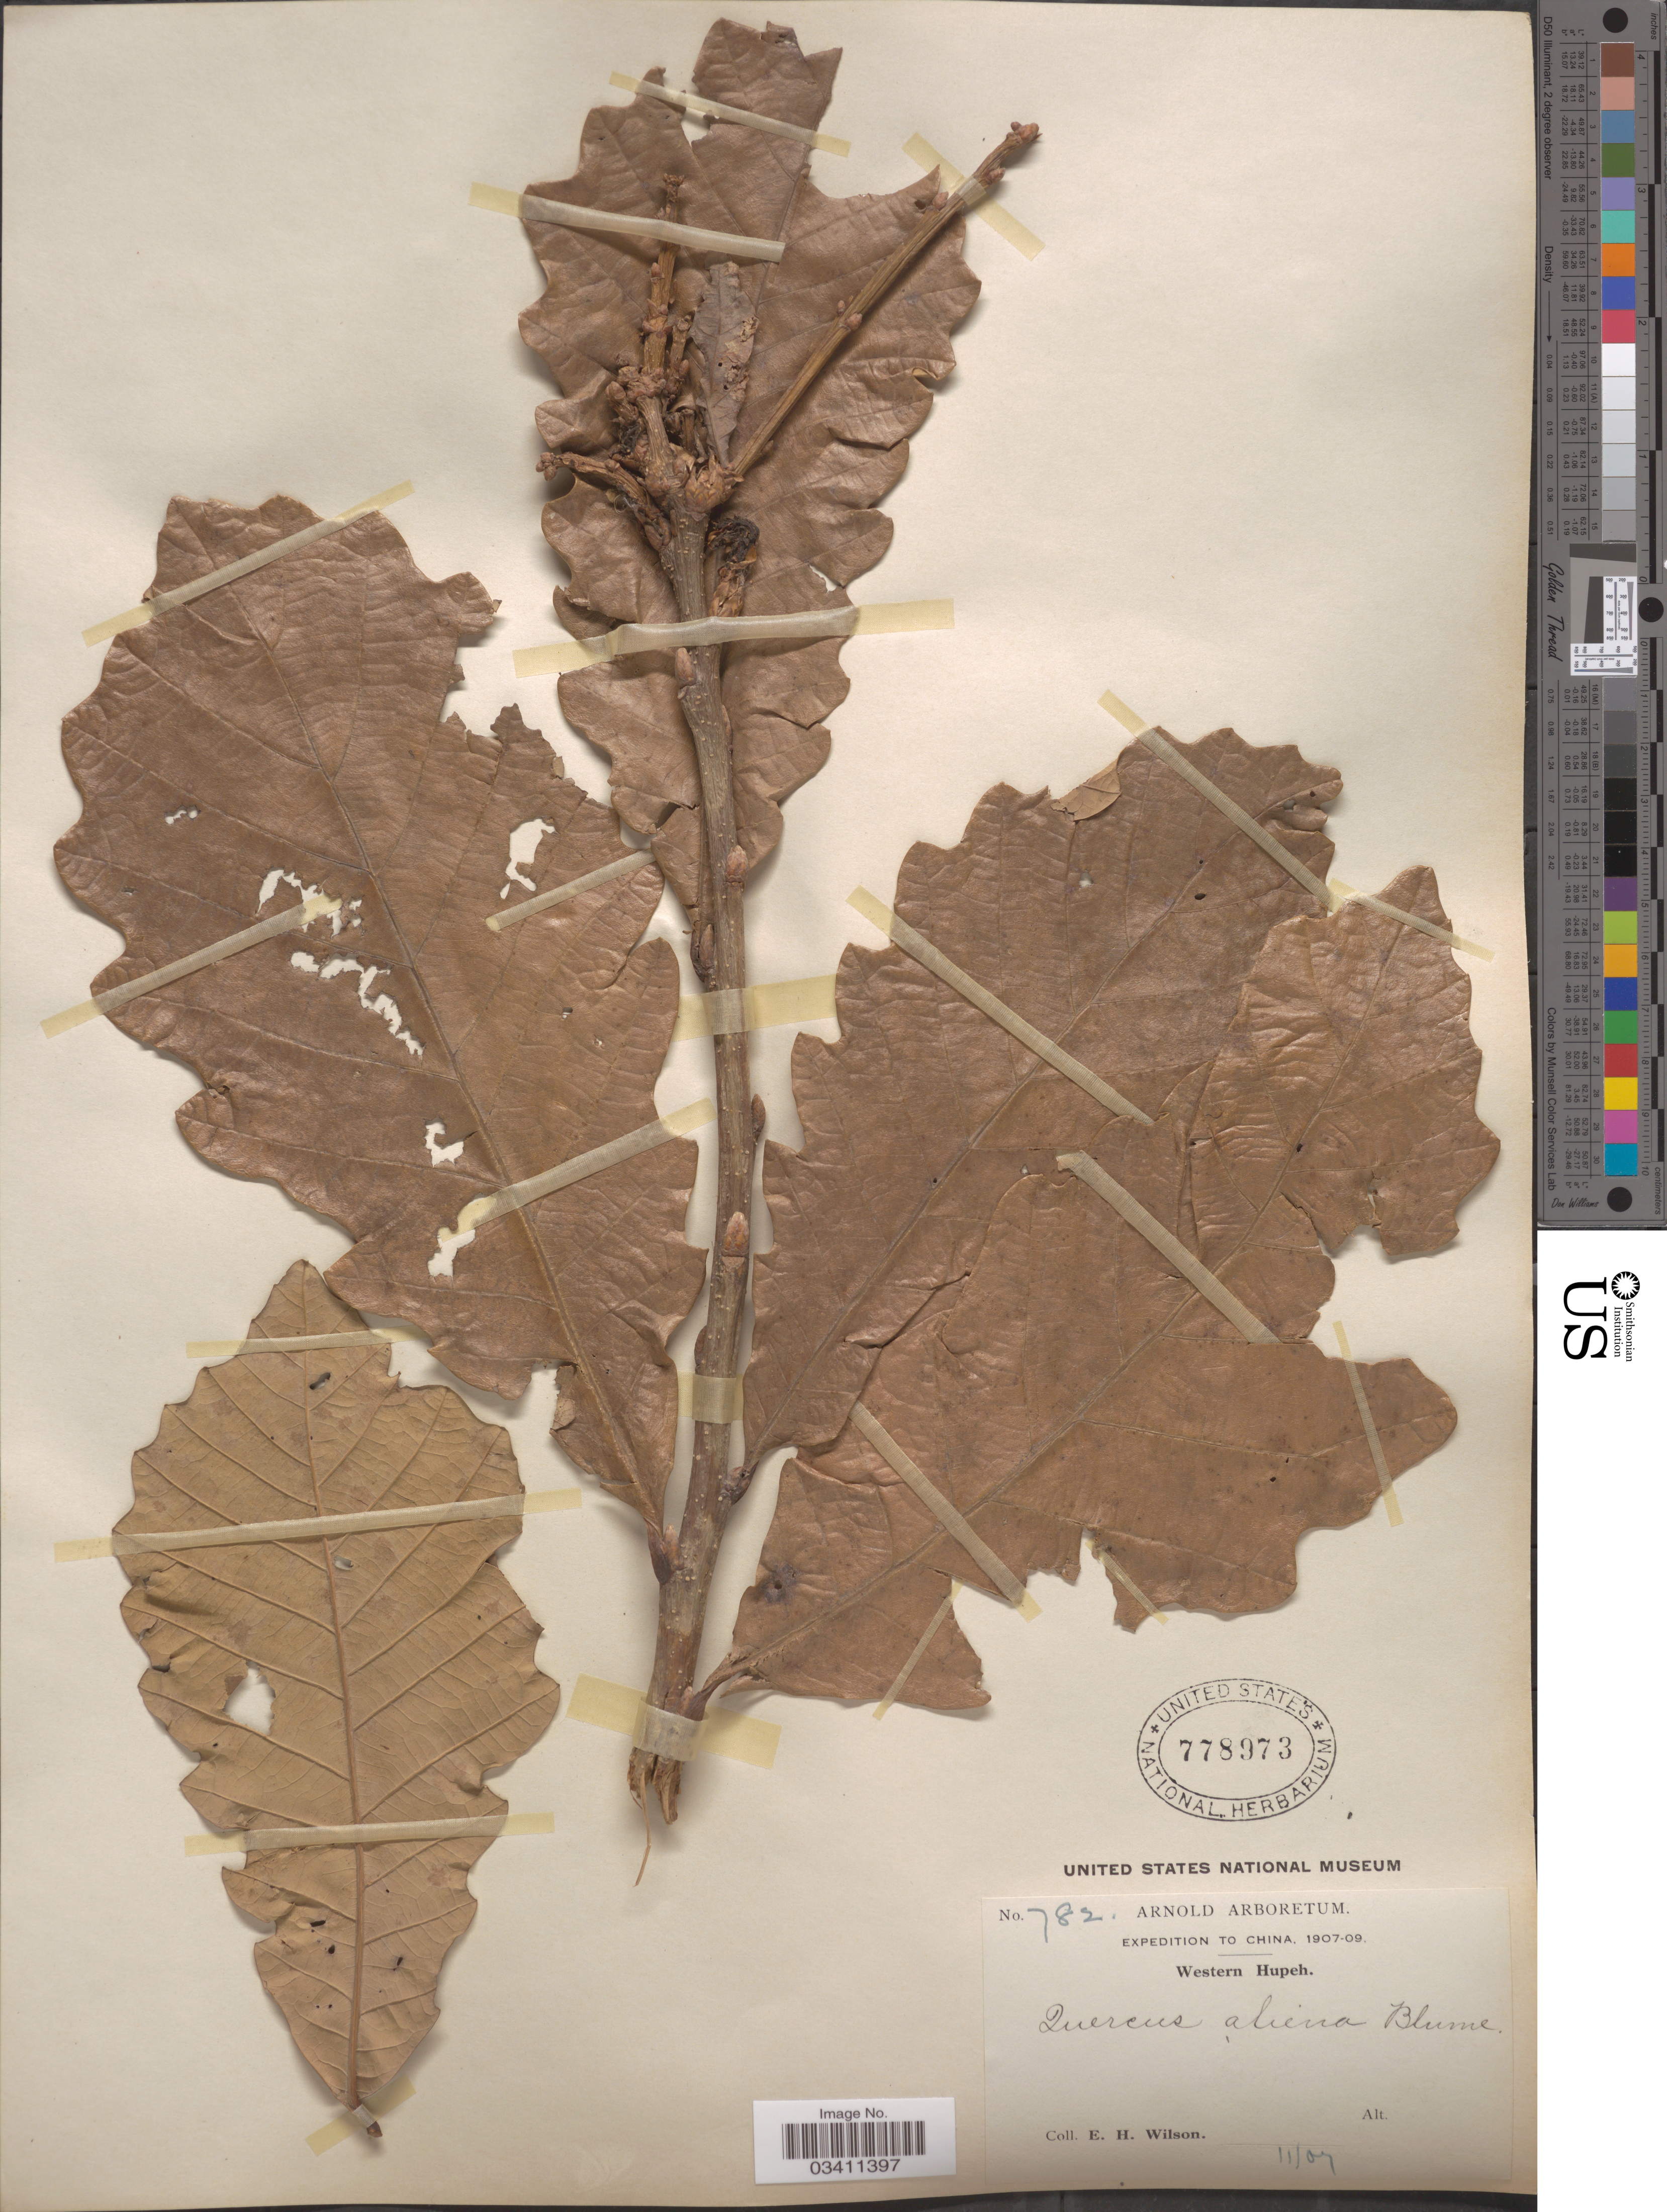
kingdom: Plantae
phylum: Tracheophyta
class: Magnoliopsida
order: Fagales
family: Fagaceae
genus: Quercus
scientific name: Quercus aliena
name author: Blume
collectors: E. Wilson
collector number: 782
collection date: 1907-11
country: China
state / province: Hubei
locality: Western Hupeh.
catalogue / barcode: US 778973